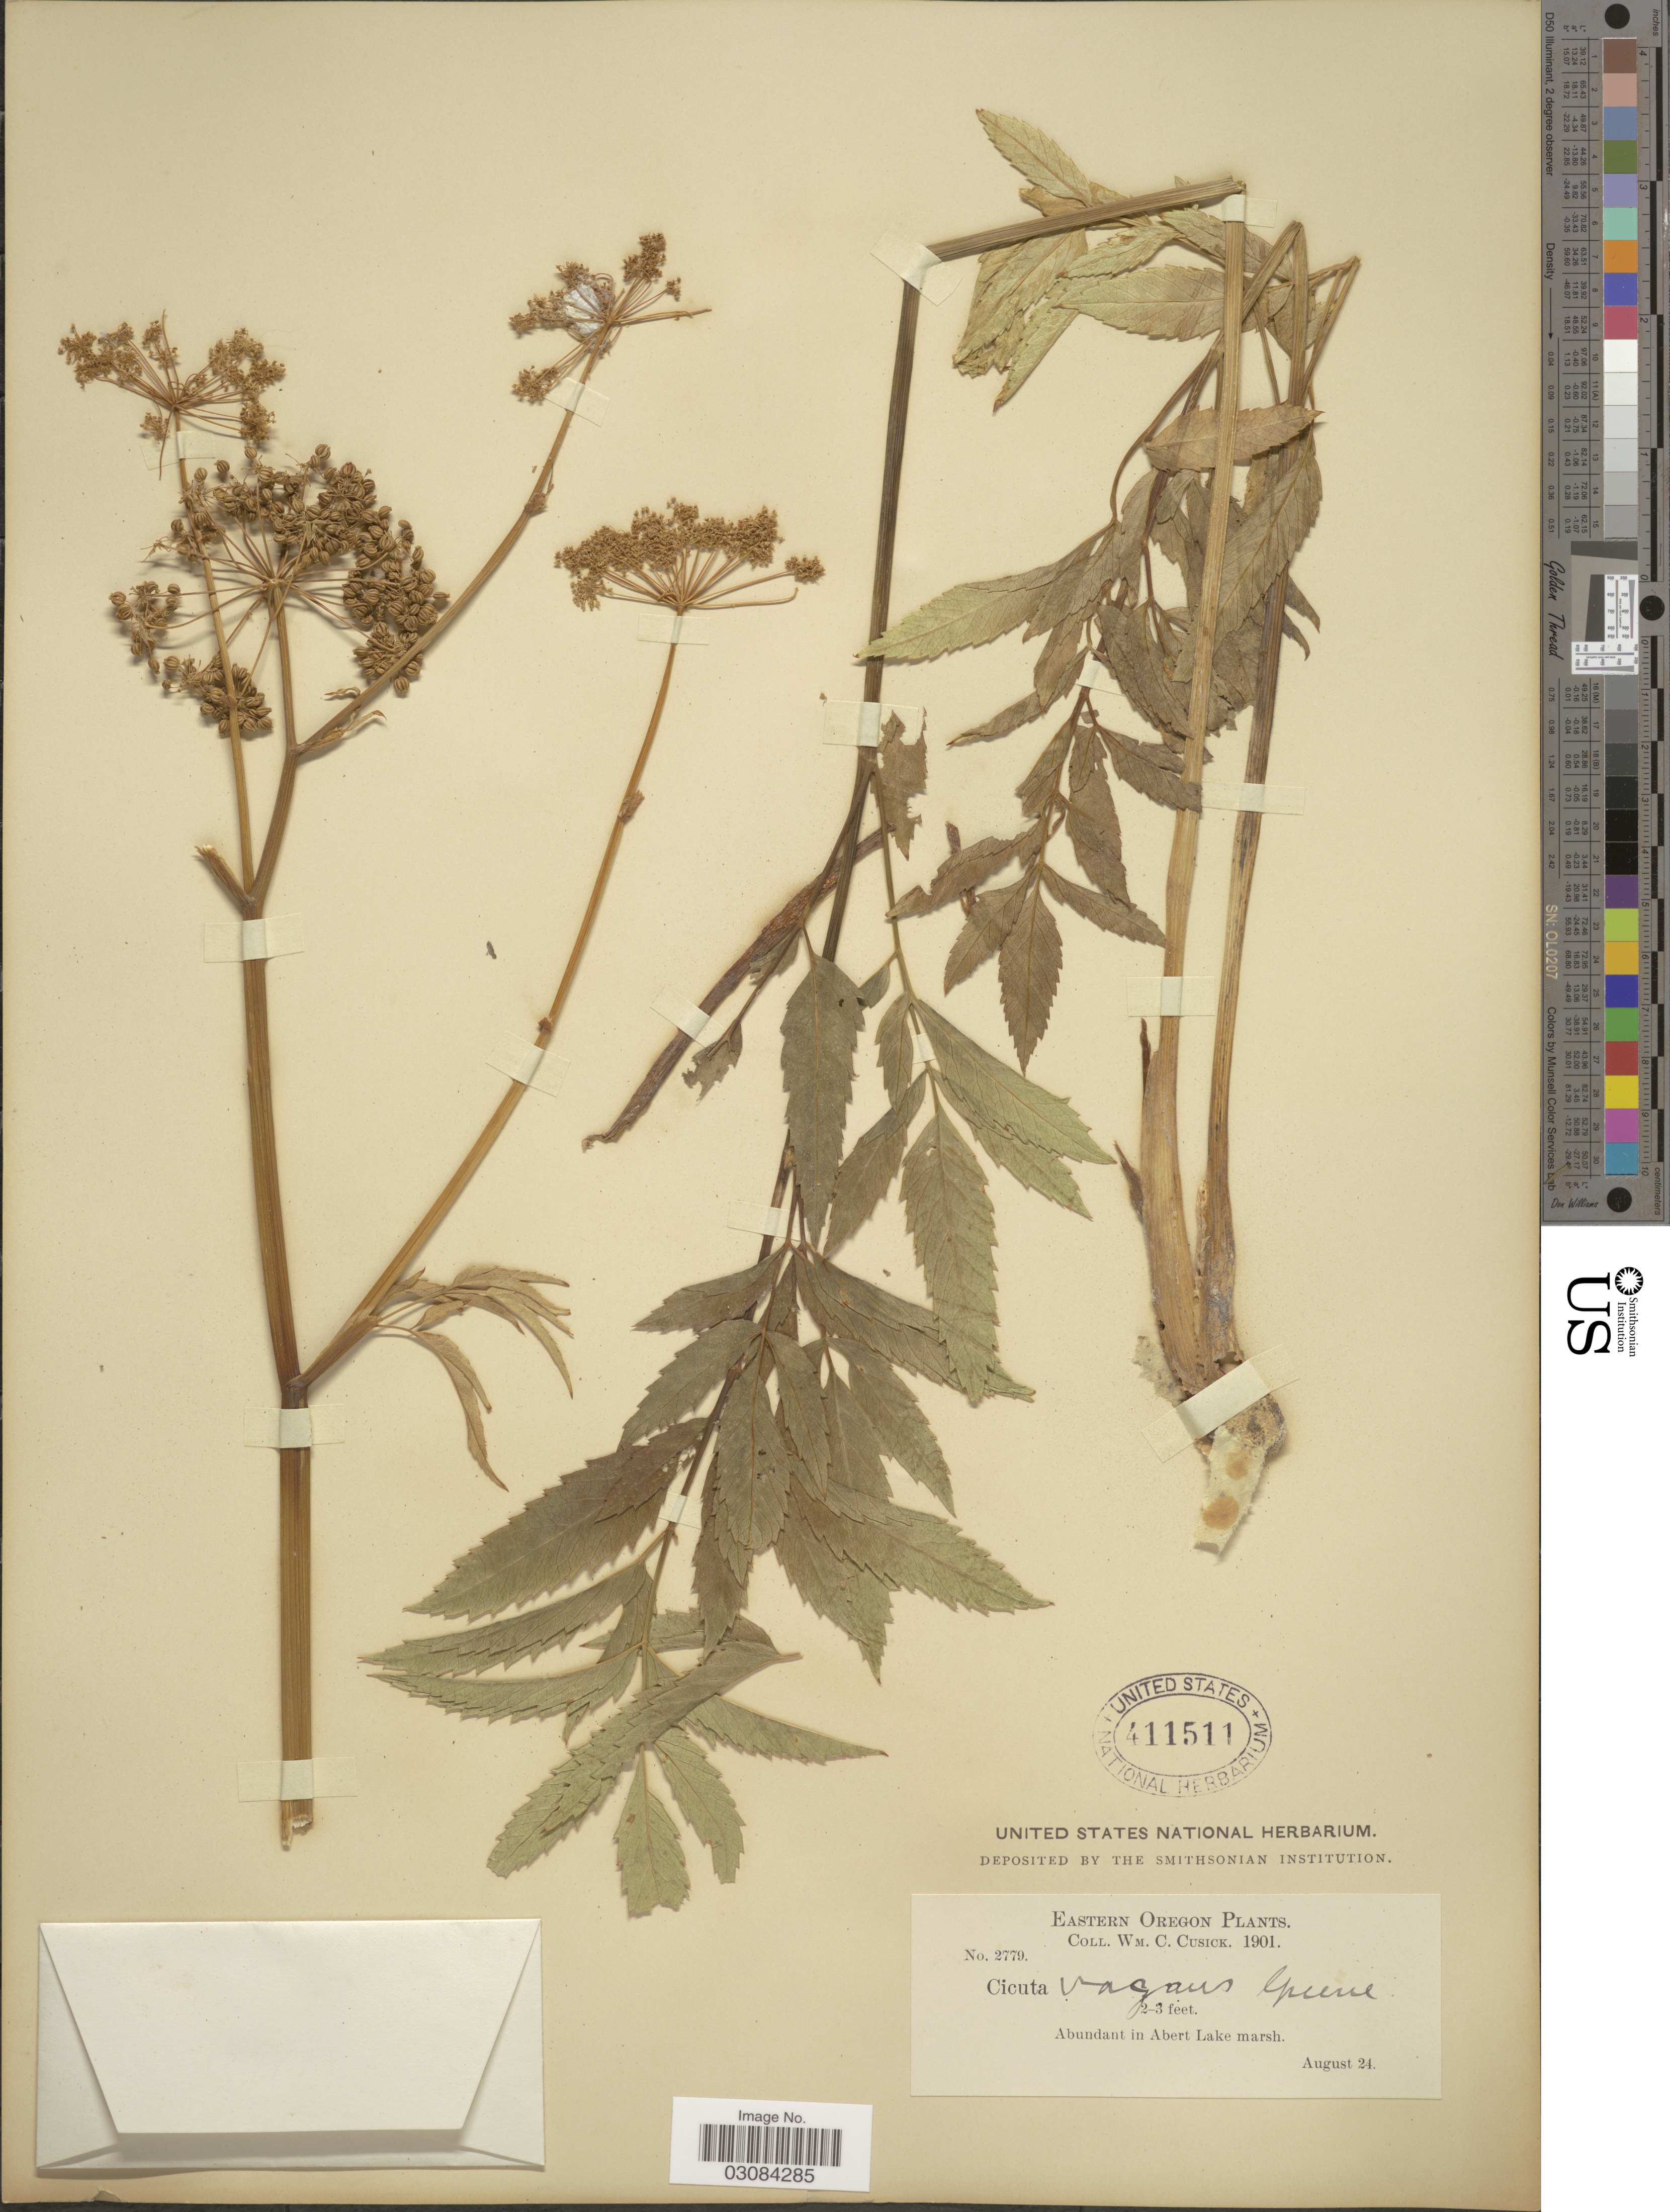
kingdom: Plantae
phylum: Tracheophyta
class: Magnoliopsida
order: Apiales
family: Apiaceae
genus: Cicuta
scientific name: Cicuta douglasii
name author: (DC.) J.M. Coult. & Rose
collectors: W. C. Cusick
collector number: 2779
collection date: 1901-08-24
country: United States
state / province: Oregon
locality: Eastern Oregon. Abert Lake marsh.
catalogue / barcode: US 411511